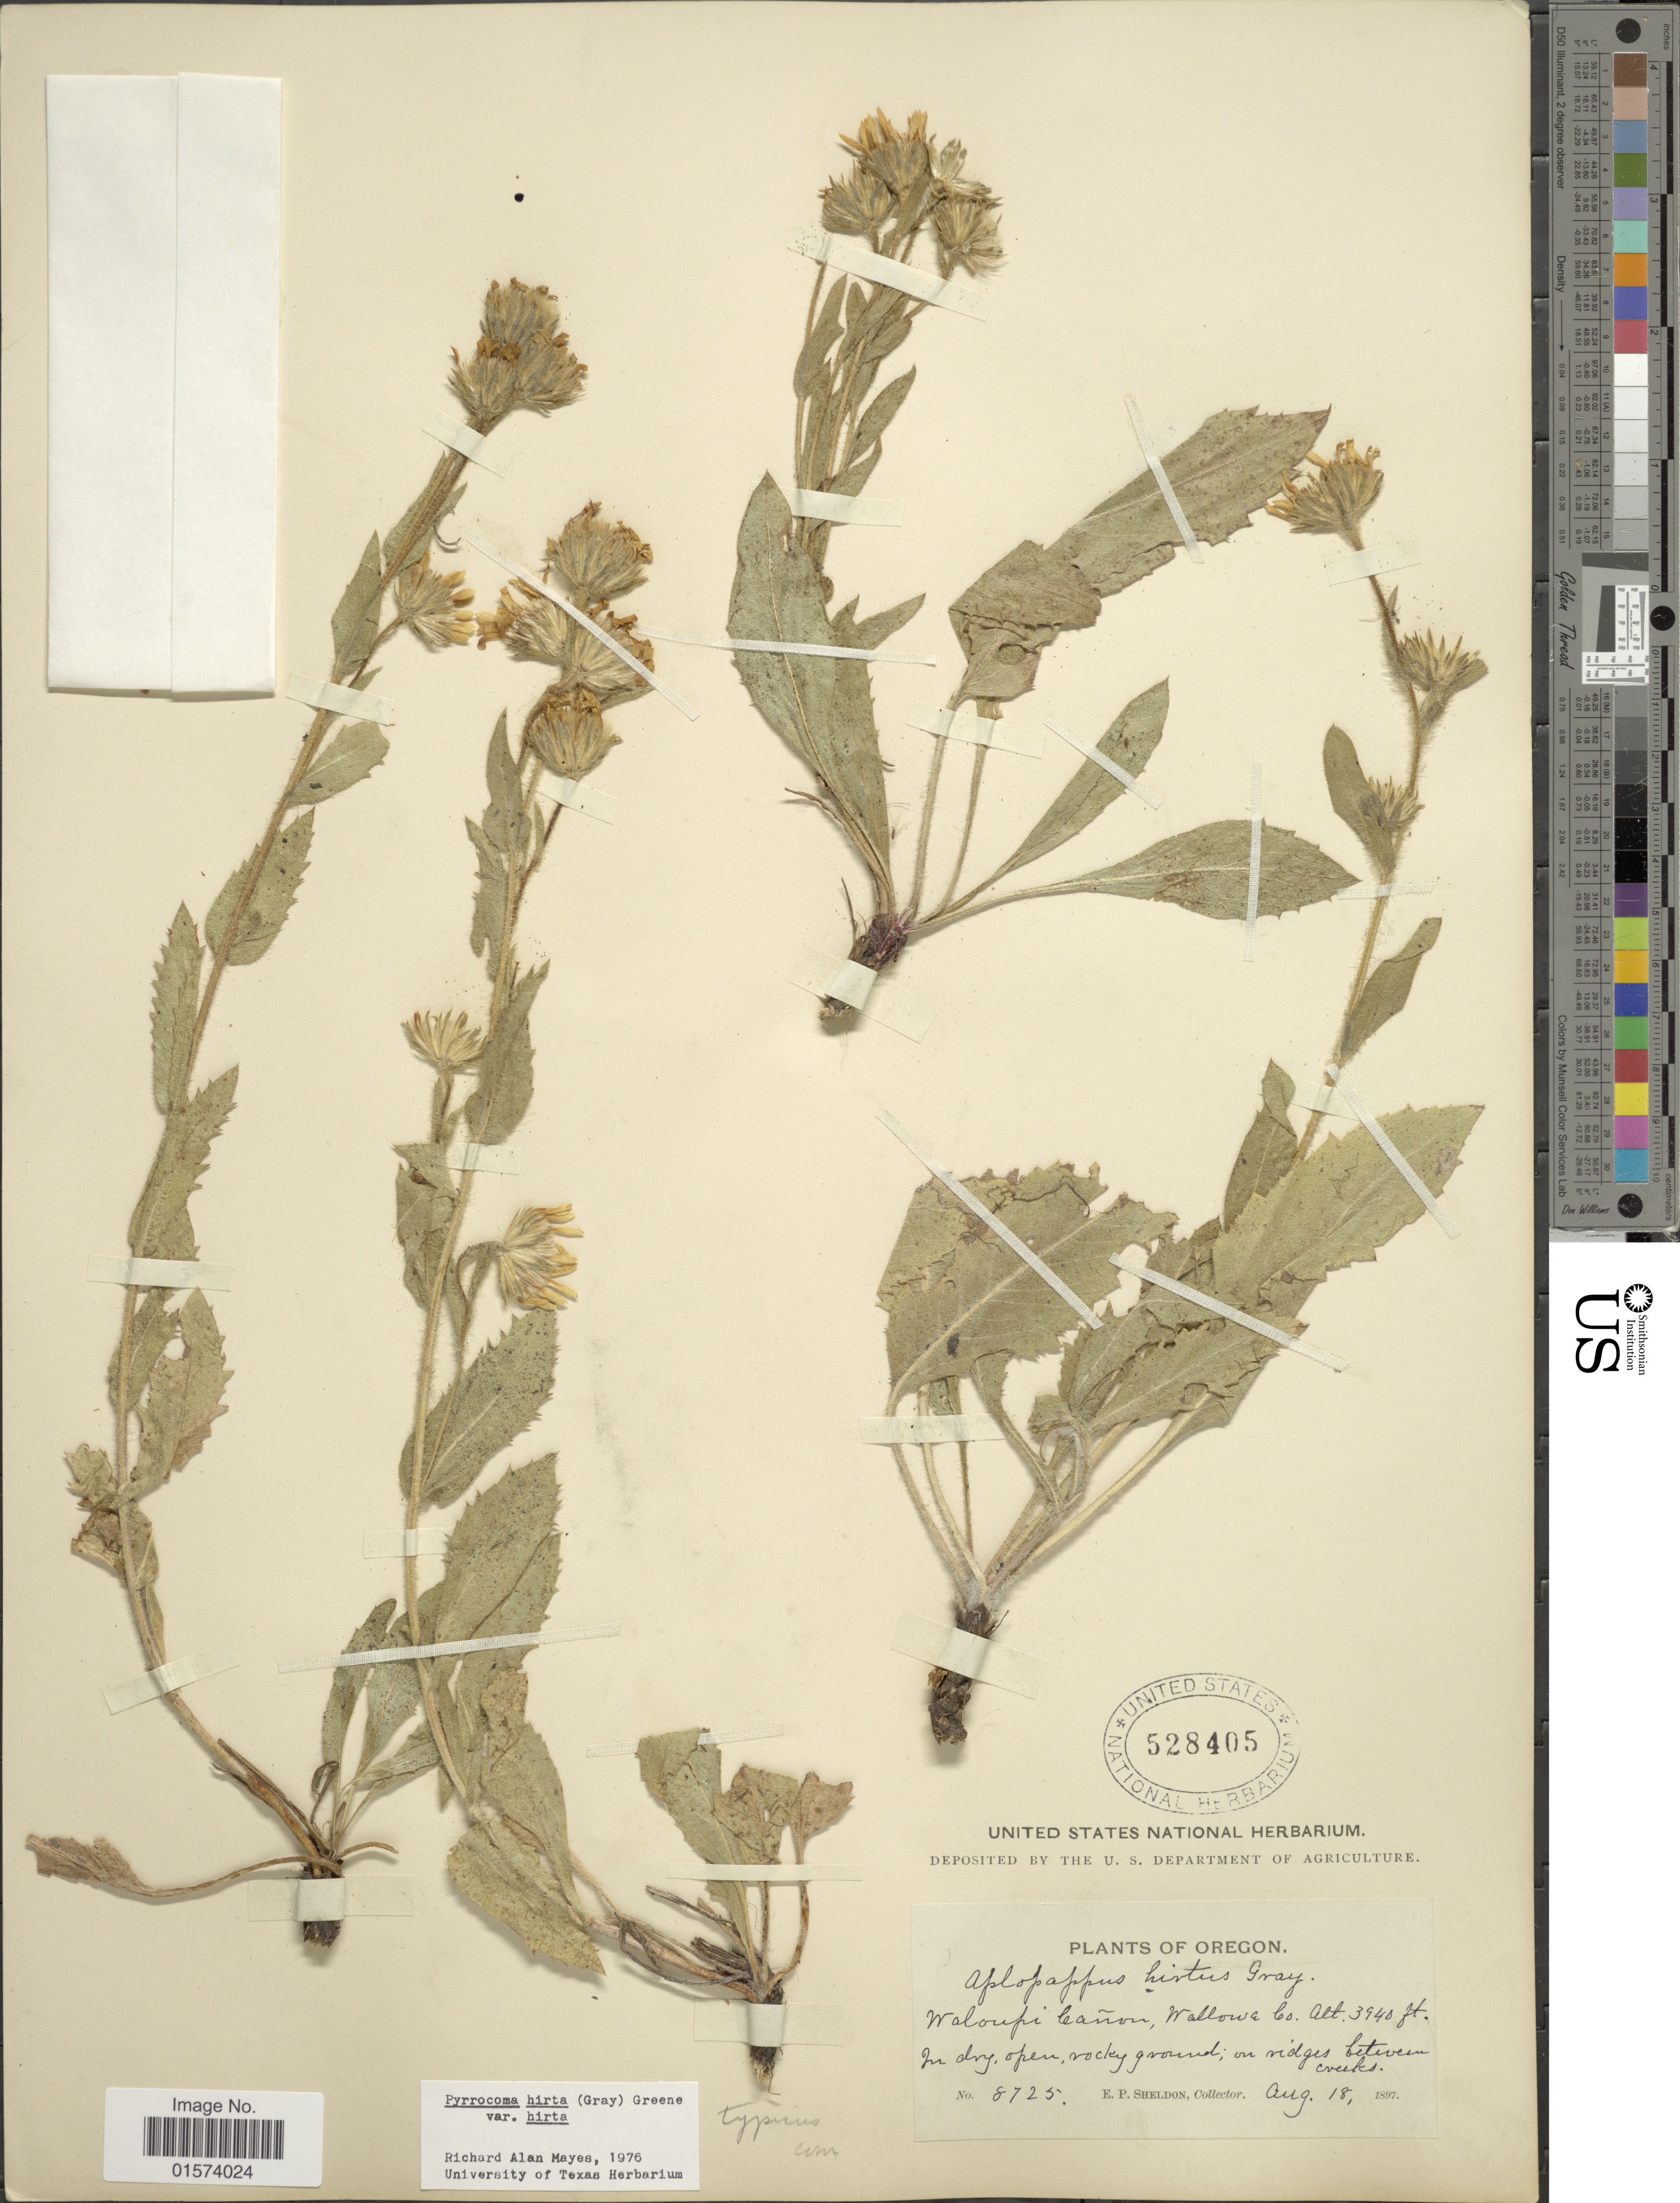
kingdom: Plantae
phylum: Tracheophyta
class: Magnoliopsida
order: Asterales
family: Asteraceae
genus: Pyrrocoma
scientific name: Pyrrocoma lanceolata var. lanceolata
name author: (Hook.) Greene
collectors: E. P. Sheldon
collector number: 8725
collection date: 1897-08-18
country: United States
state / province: Oregon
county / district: Wallowa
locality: Waloupi Cañon, Wallowa Co., in dry, open, rocky ground; on ridges between creeks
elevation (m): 1201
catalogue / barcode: US 528405